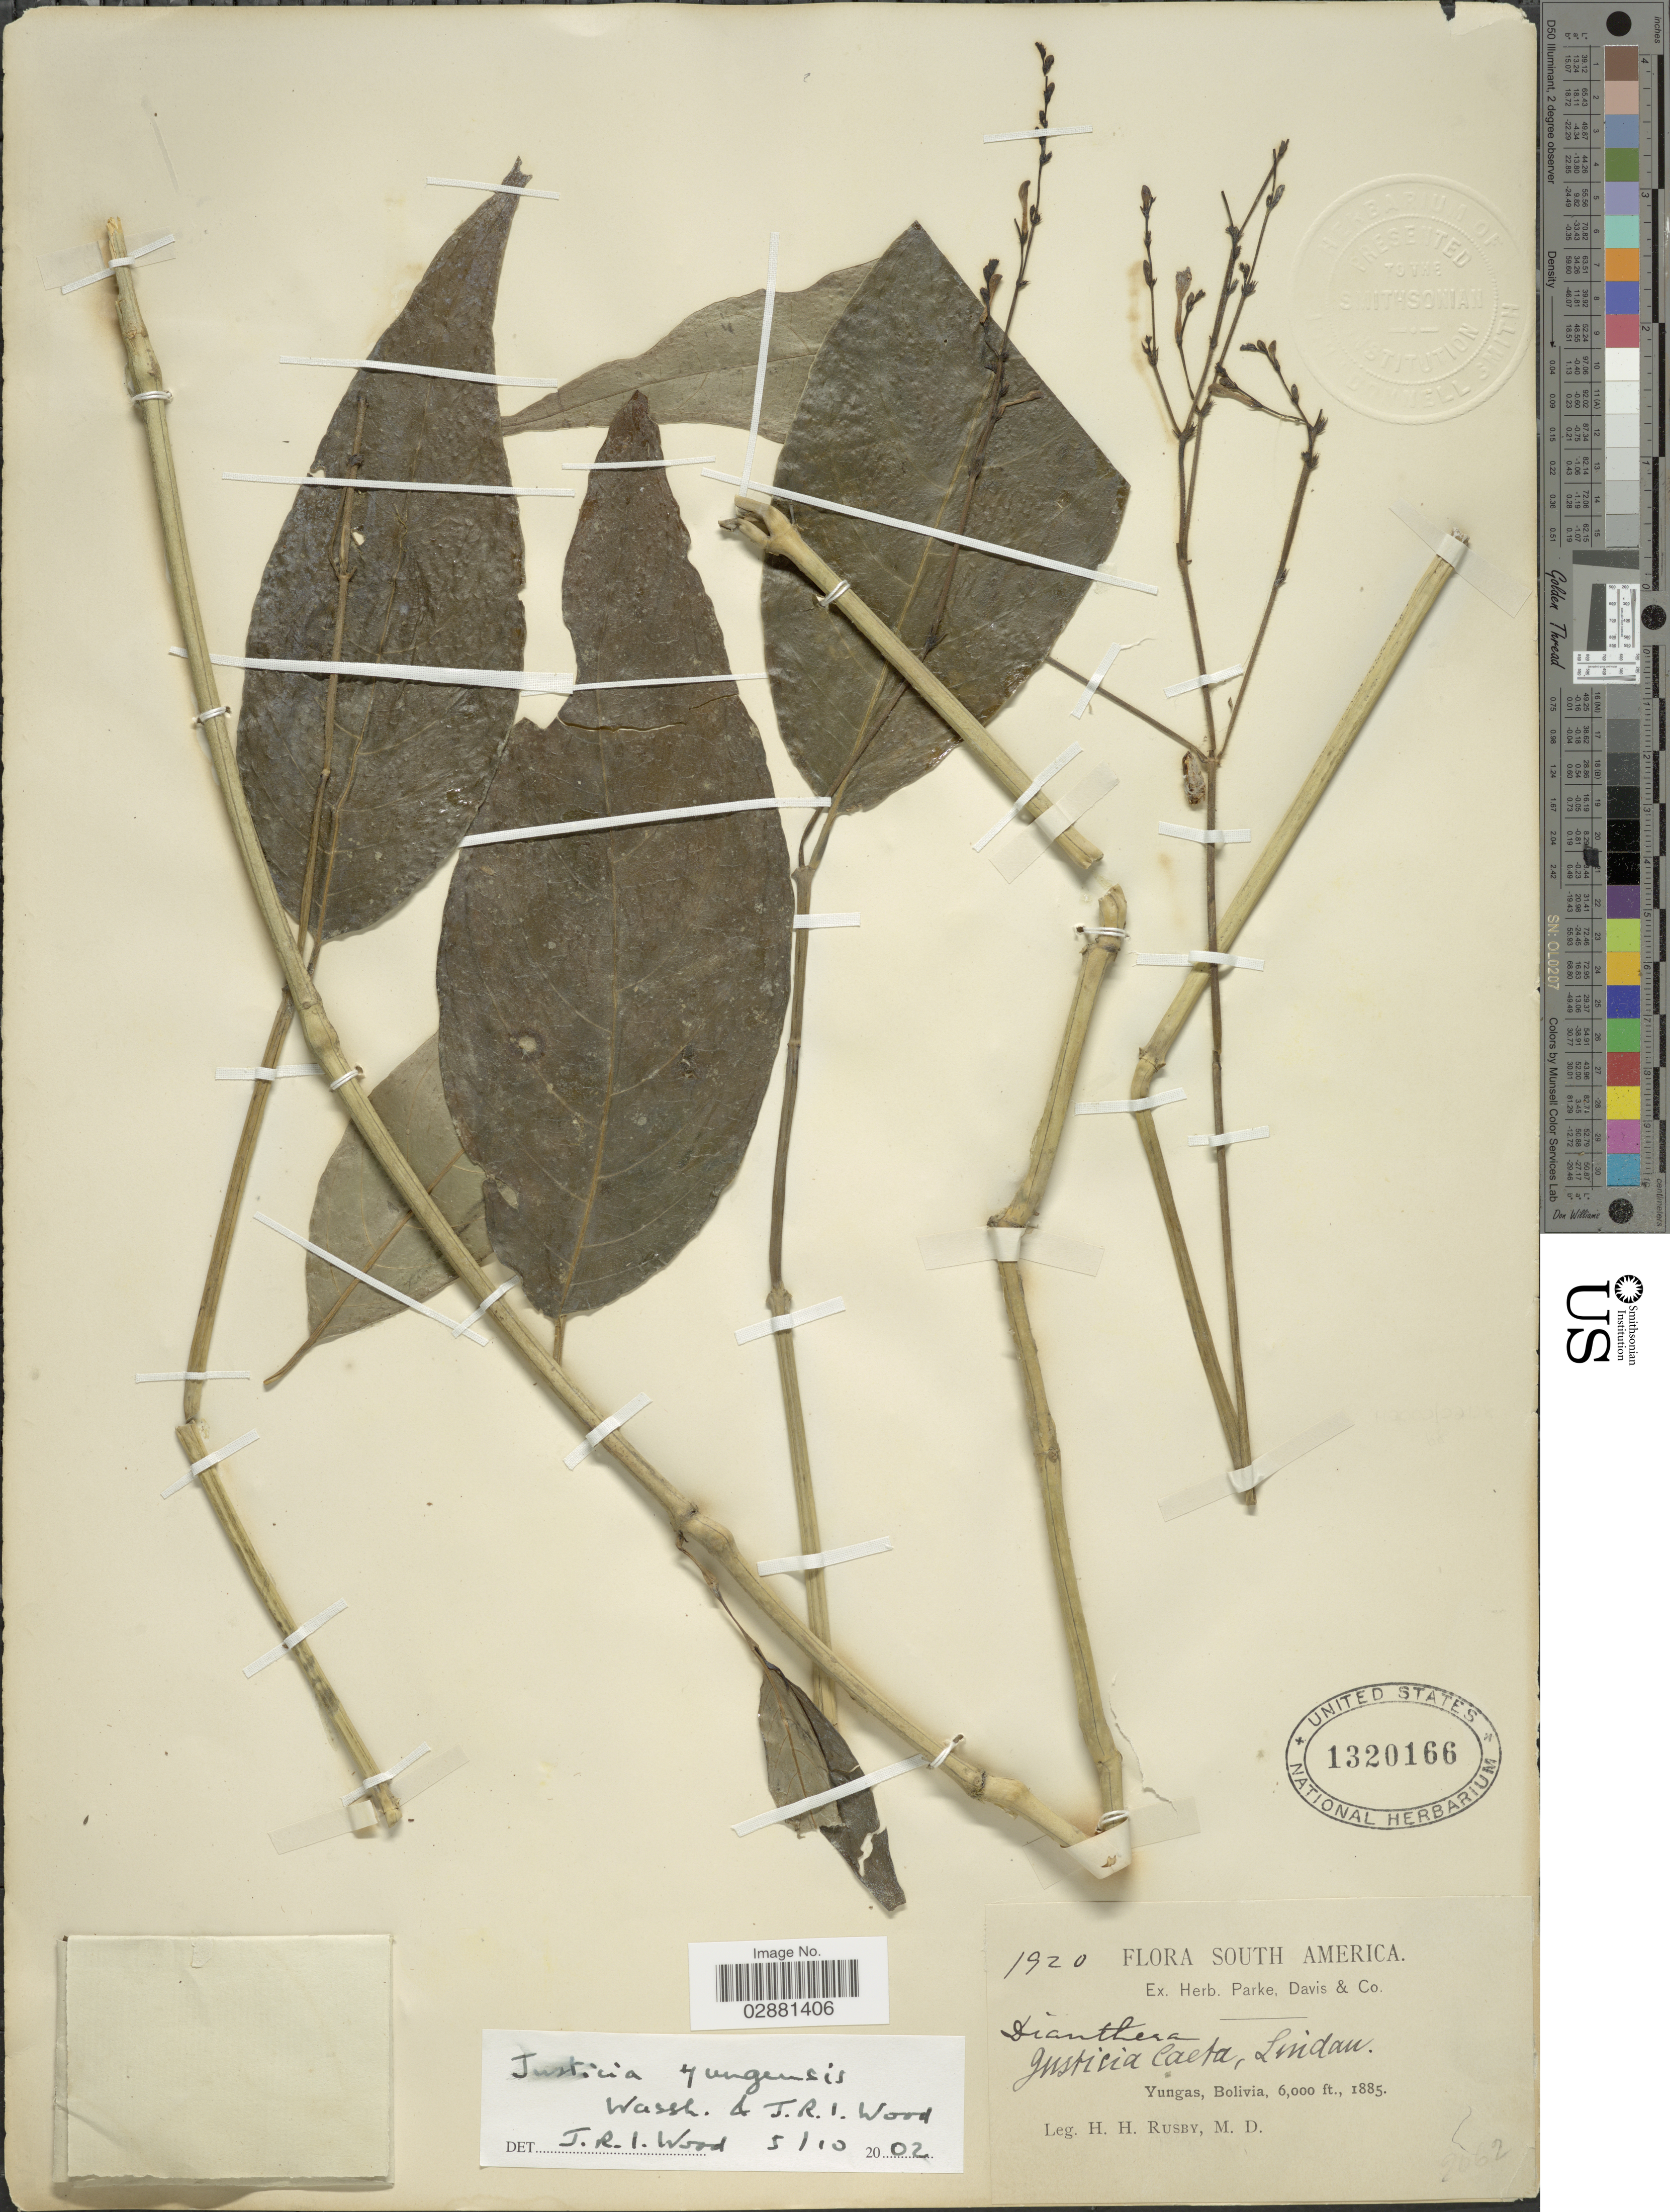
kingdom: Plantae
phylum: Tracheophyta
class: Magnoliopsida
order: Lamiales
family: Acanthaceae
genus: Justicia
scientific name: Justicia yungensis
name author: Wassh. & J.R.I. Wood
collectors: H. H. Rusby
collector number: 1920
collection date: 1885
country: Bolivia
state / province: La Paz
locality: Yungas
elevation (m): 1829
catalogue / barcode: US 1320166